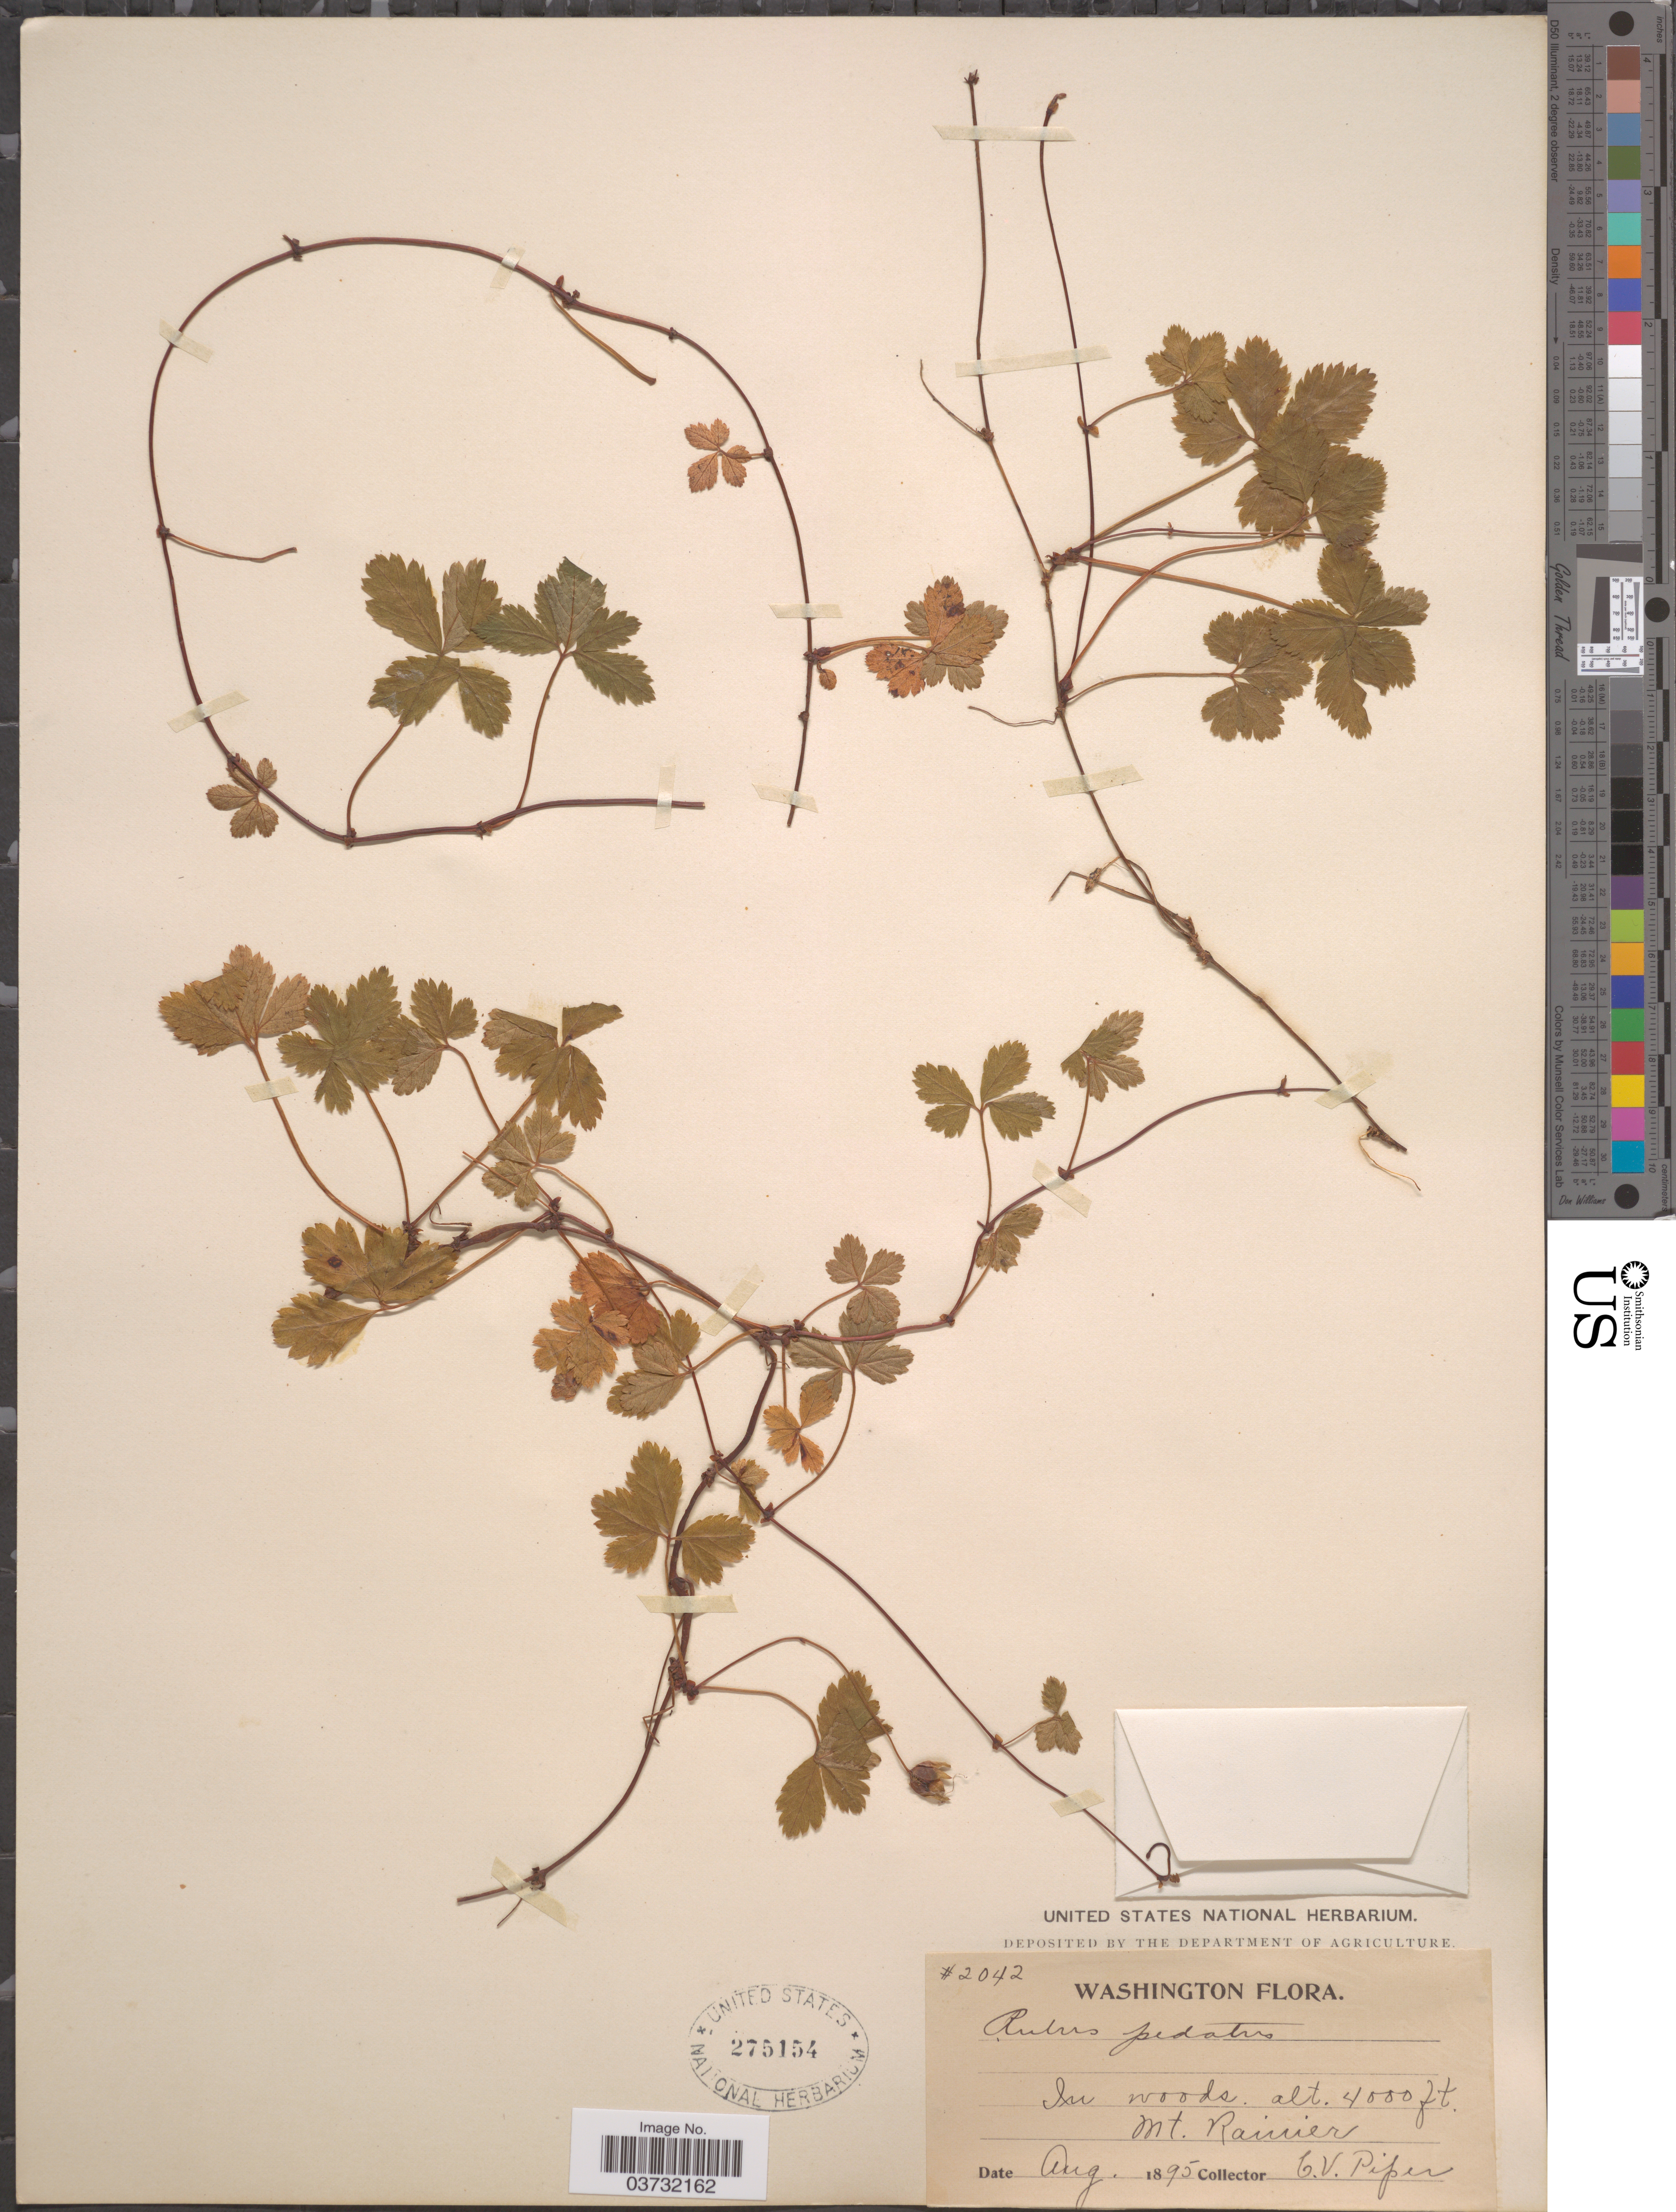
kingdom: Plantae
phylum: Tracheophyta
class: Magnoliopsida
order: Rosales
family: Rosaceae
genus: Rubus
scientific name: Rubus pedatus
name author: Sm.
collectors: C. V. Piper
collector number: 2042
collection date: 1895-08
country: United States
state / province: Washington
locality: Mt. Rainier.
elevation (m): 1219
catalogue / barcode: US 275154